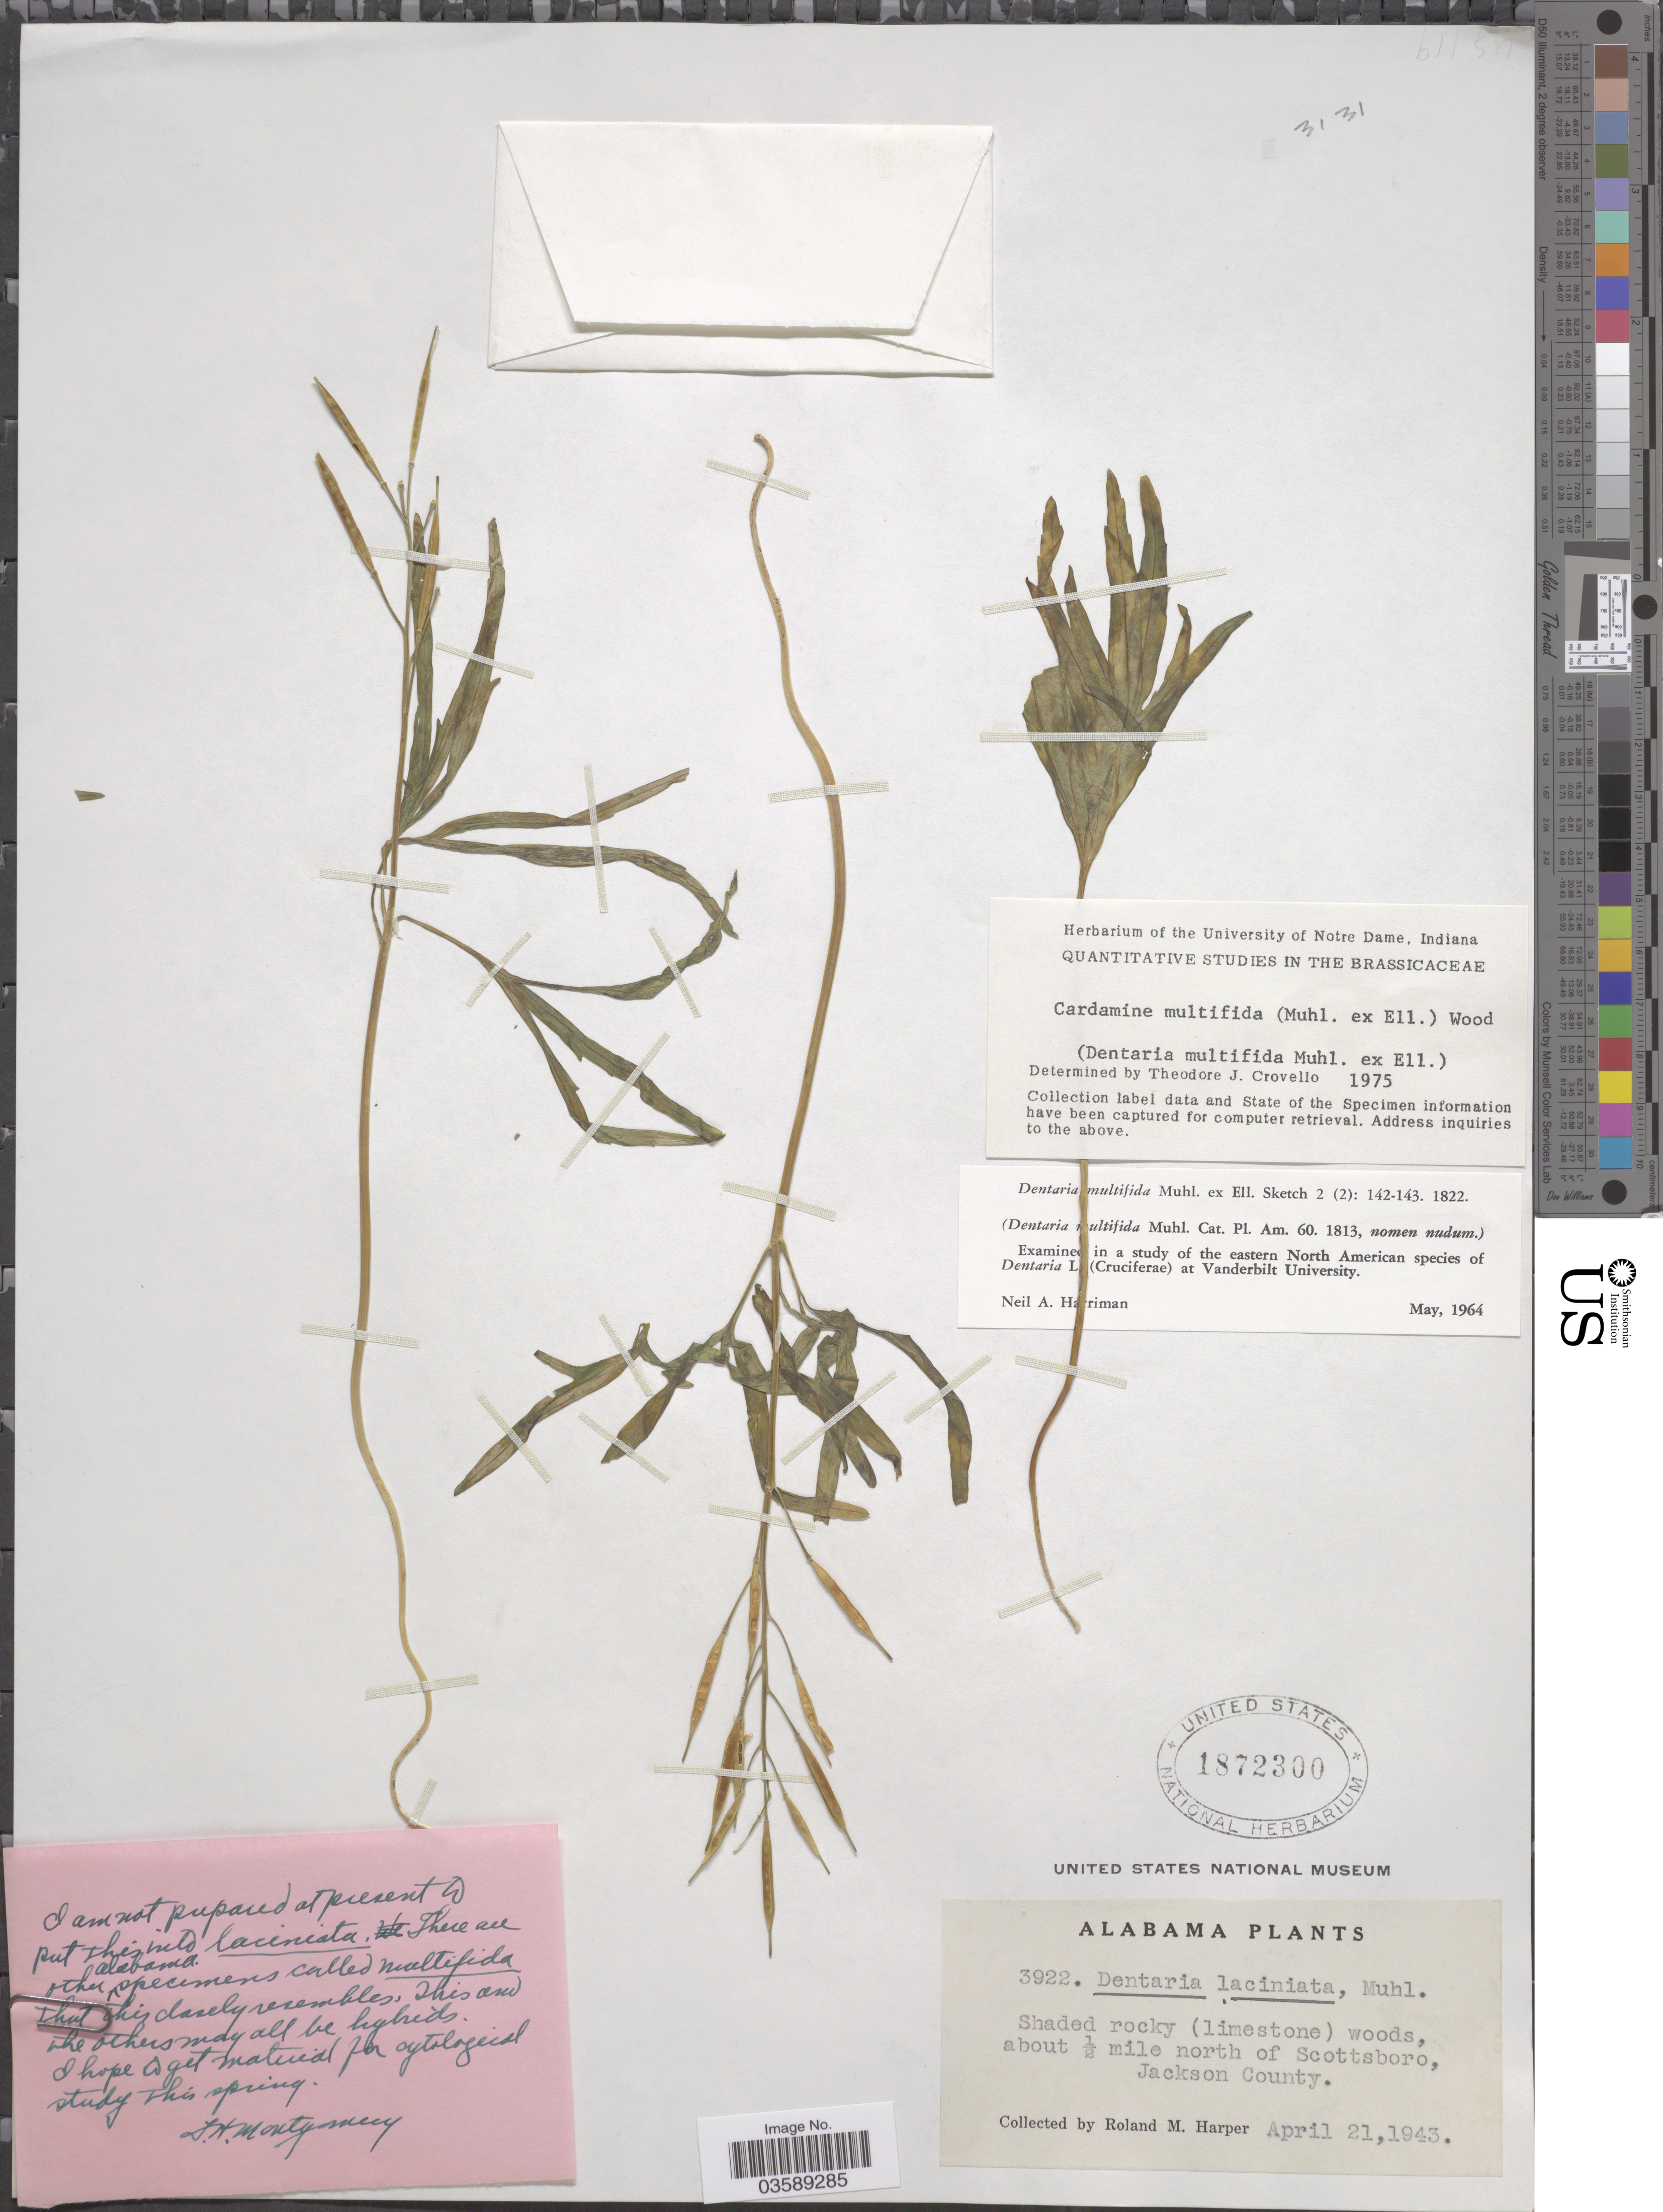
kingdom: Plantae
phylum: Tracheophyta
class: Magnoliopsida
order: Brassicales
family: Brassicaceae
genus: Cardamine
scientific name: Cardamine multifolia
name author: Rydb.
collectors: R. M. Harper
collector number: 3922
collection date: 1943-04-21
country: United States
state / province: Alabama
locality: Shaded rocky (limestone) woods, about ½ mile north of Scottsboro, Jackson County.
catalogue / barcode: US 1872300